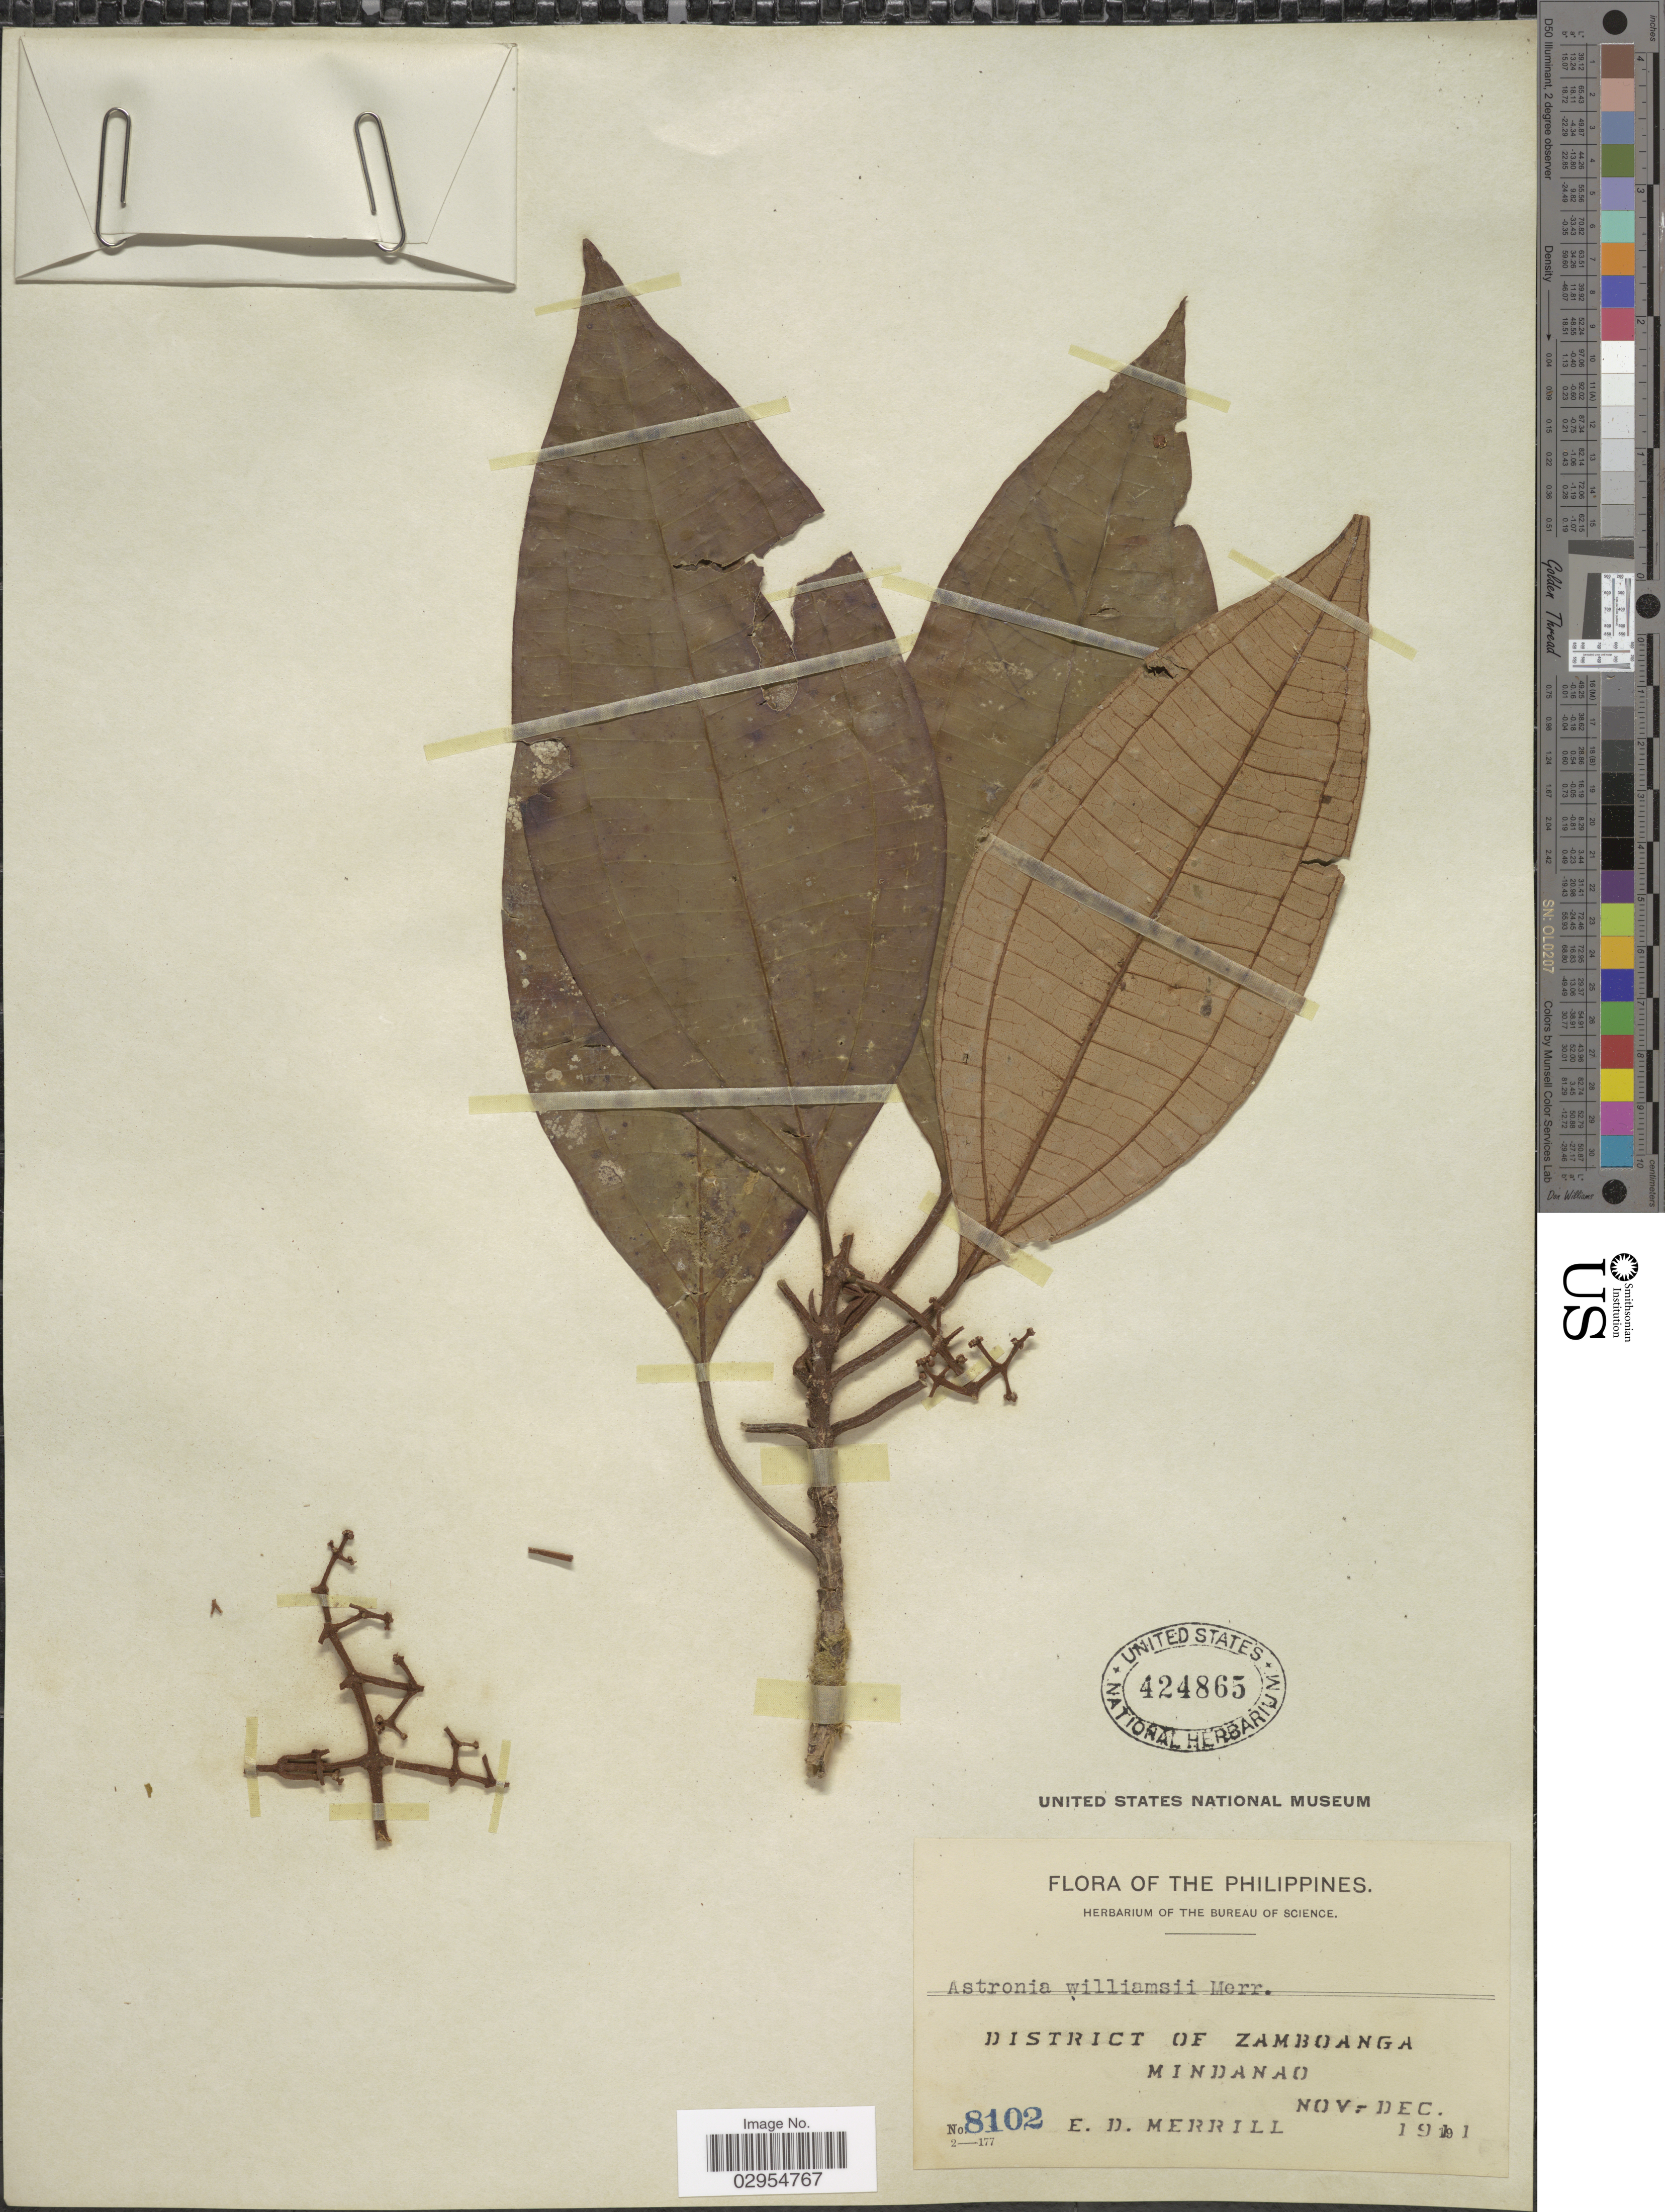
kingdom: Plantae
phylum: Tracheophyta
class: Magnoliopsida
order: Myrtales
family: Melastomataceae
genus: Astronia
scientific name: Astronia williamsii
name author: Merr. ex C.B. Rob.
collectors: E. D. Merrill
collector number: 8102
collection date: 1911-11/1911-12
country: Philippines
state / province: Zamboanga Peninsula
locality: District of Zamboanga, Mindanao.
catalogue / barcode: US 242865